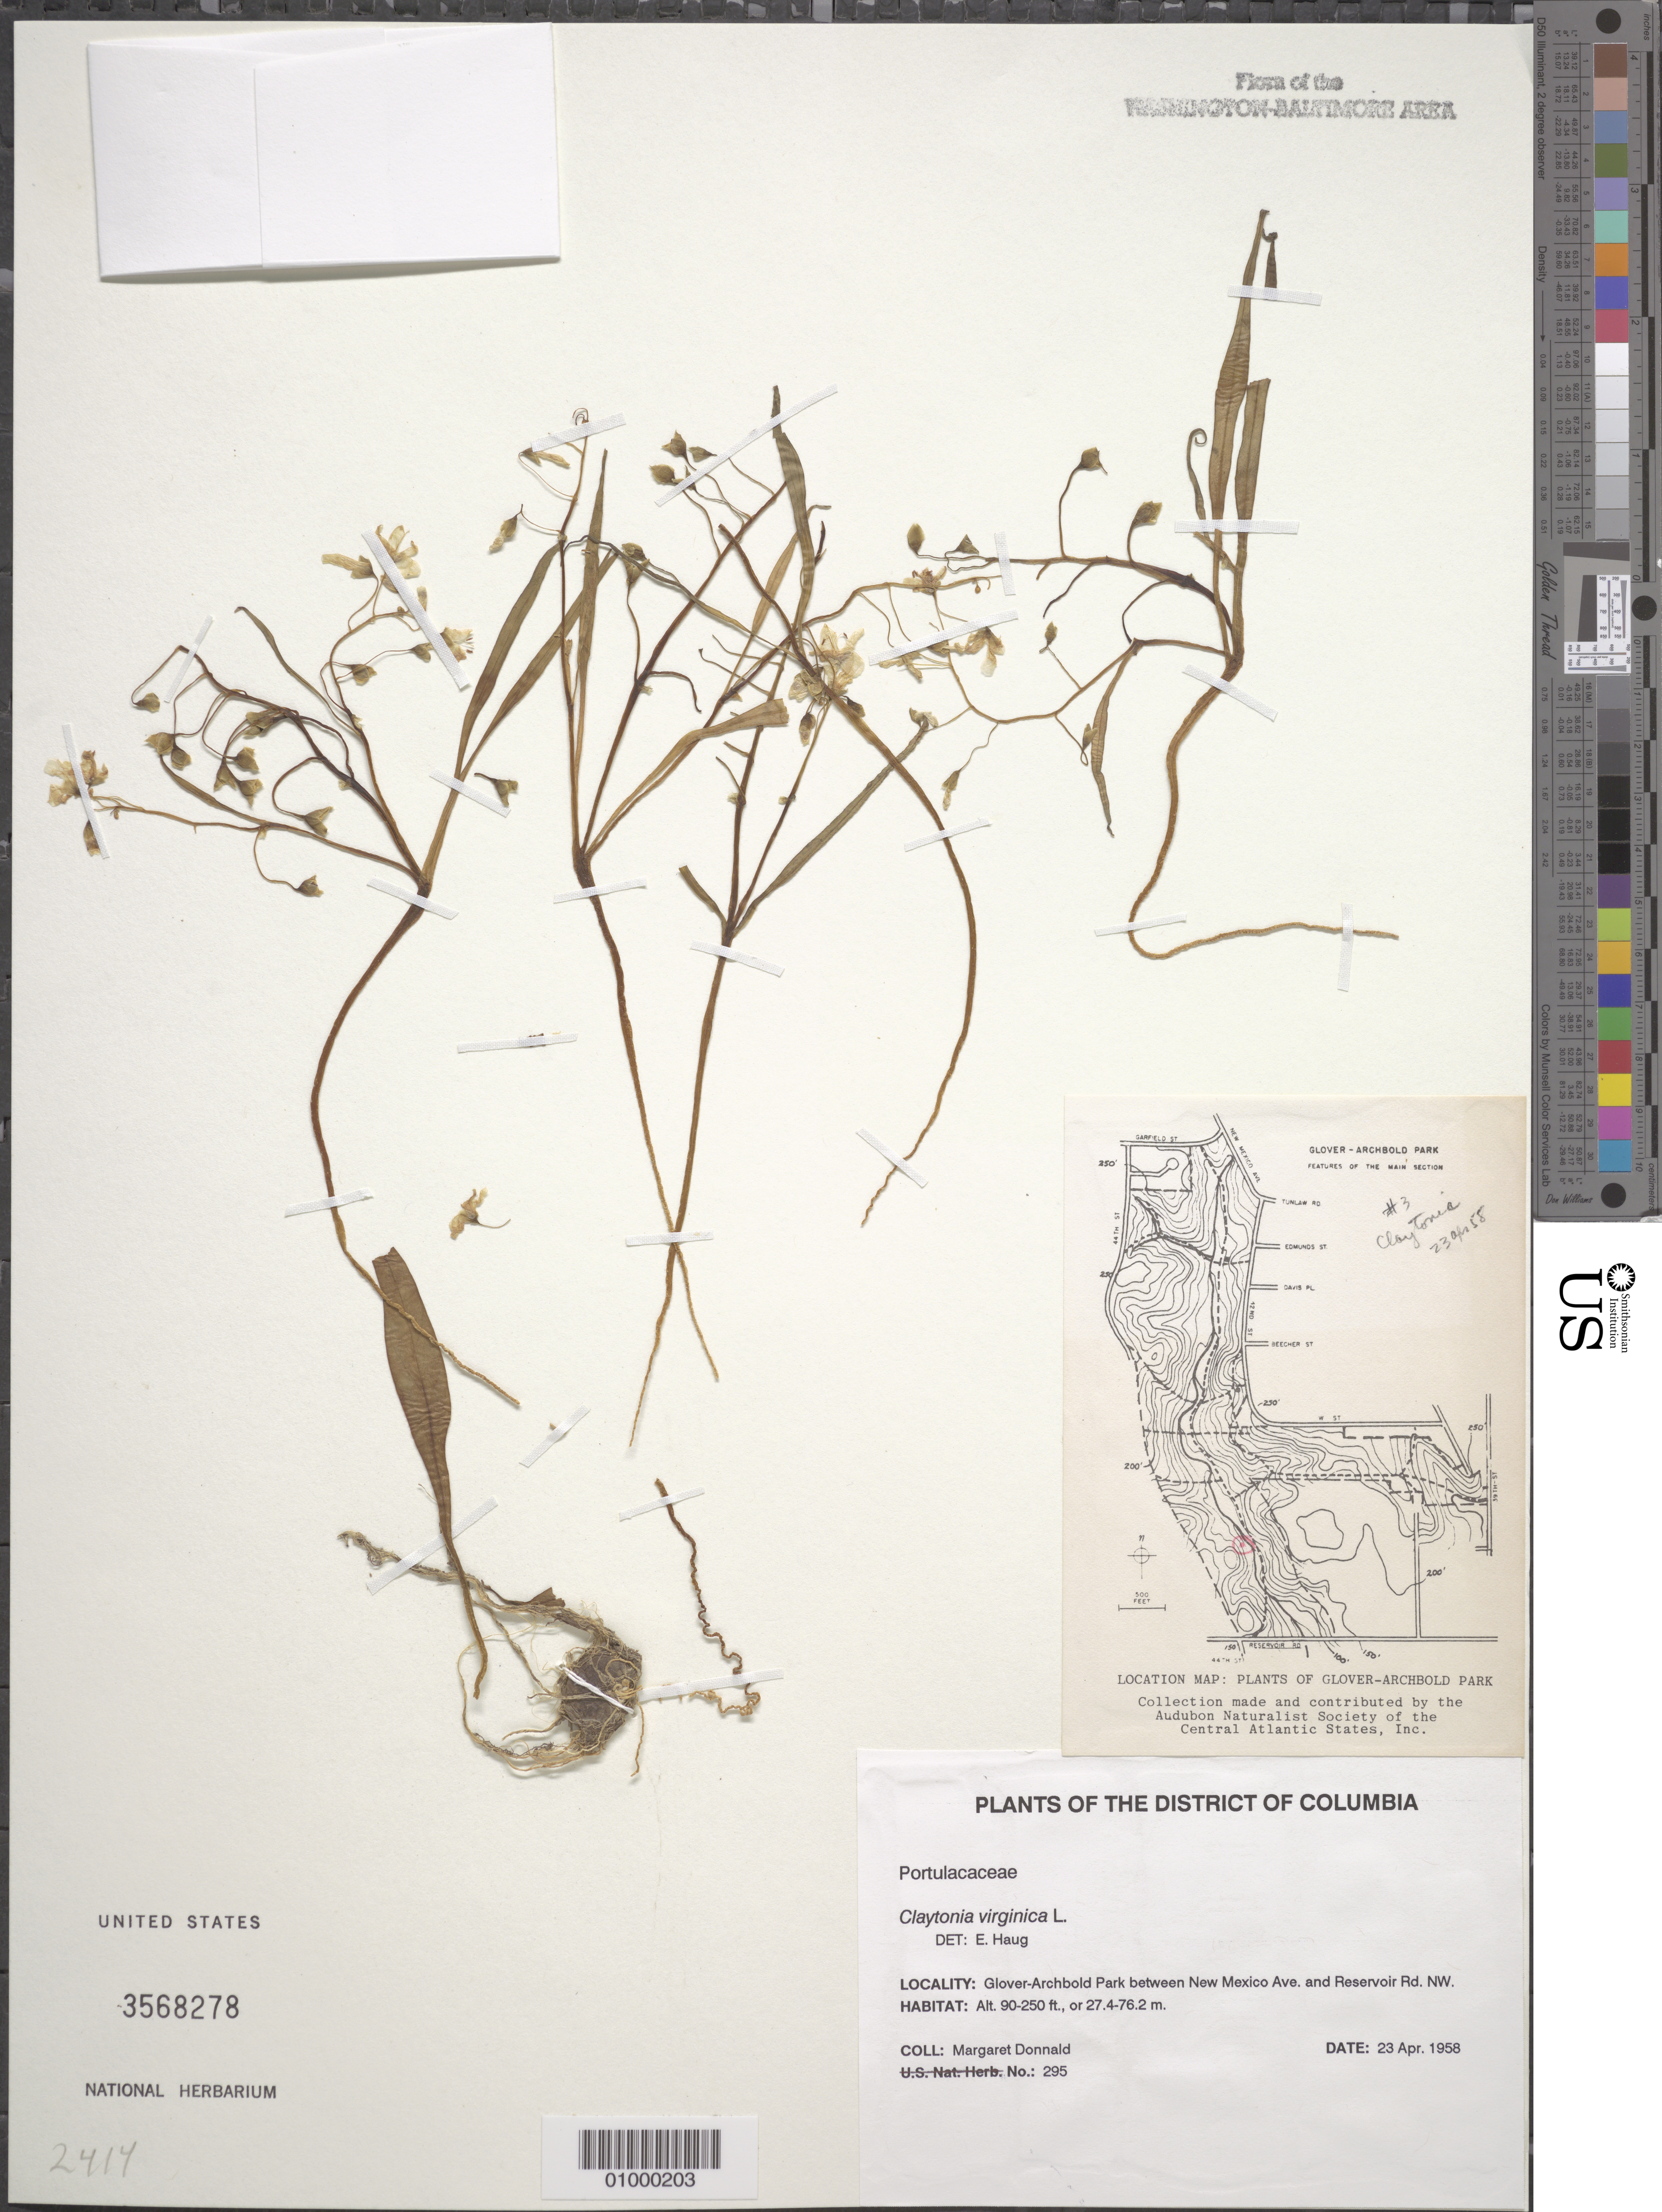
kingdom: Plantae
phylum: Tracheophyta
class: Magnoliopsida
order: Caryophyllales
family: Montiaceae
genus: Claytonia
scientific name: Claytonia virginica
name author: L.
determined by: Haug, E., (UNITED STATES)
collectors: M. Donnald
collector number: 295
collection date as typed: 23 Apr 1958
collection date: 1958-04-23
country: United States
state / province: District of Columbia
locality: Glover-Archbold Park between New Mexico Avenue and Reservoir Road NW.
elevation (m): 27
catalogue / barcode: US 3568278